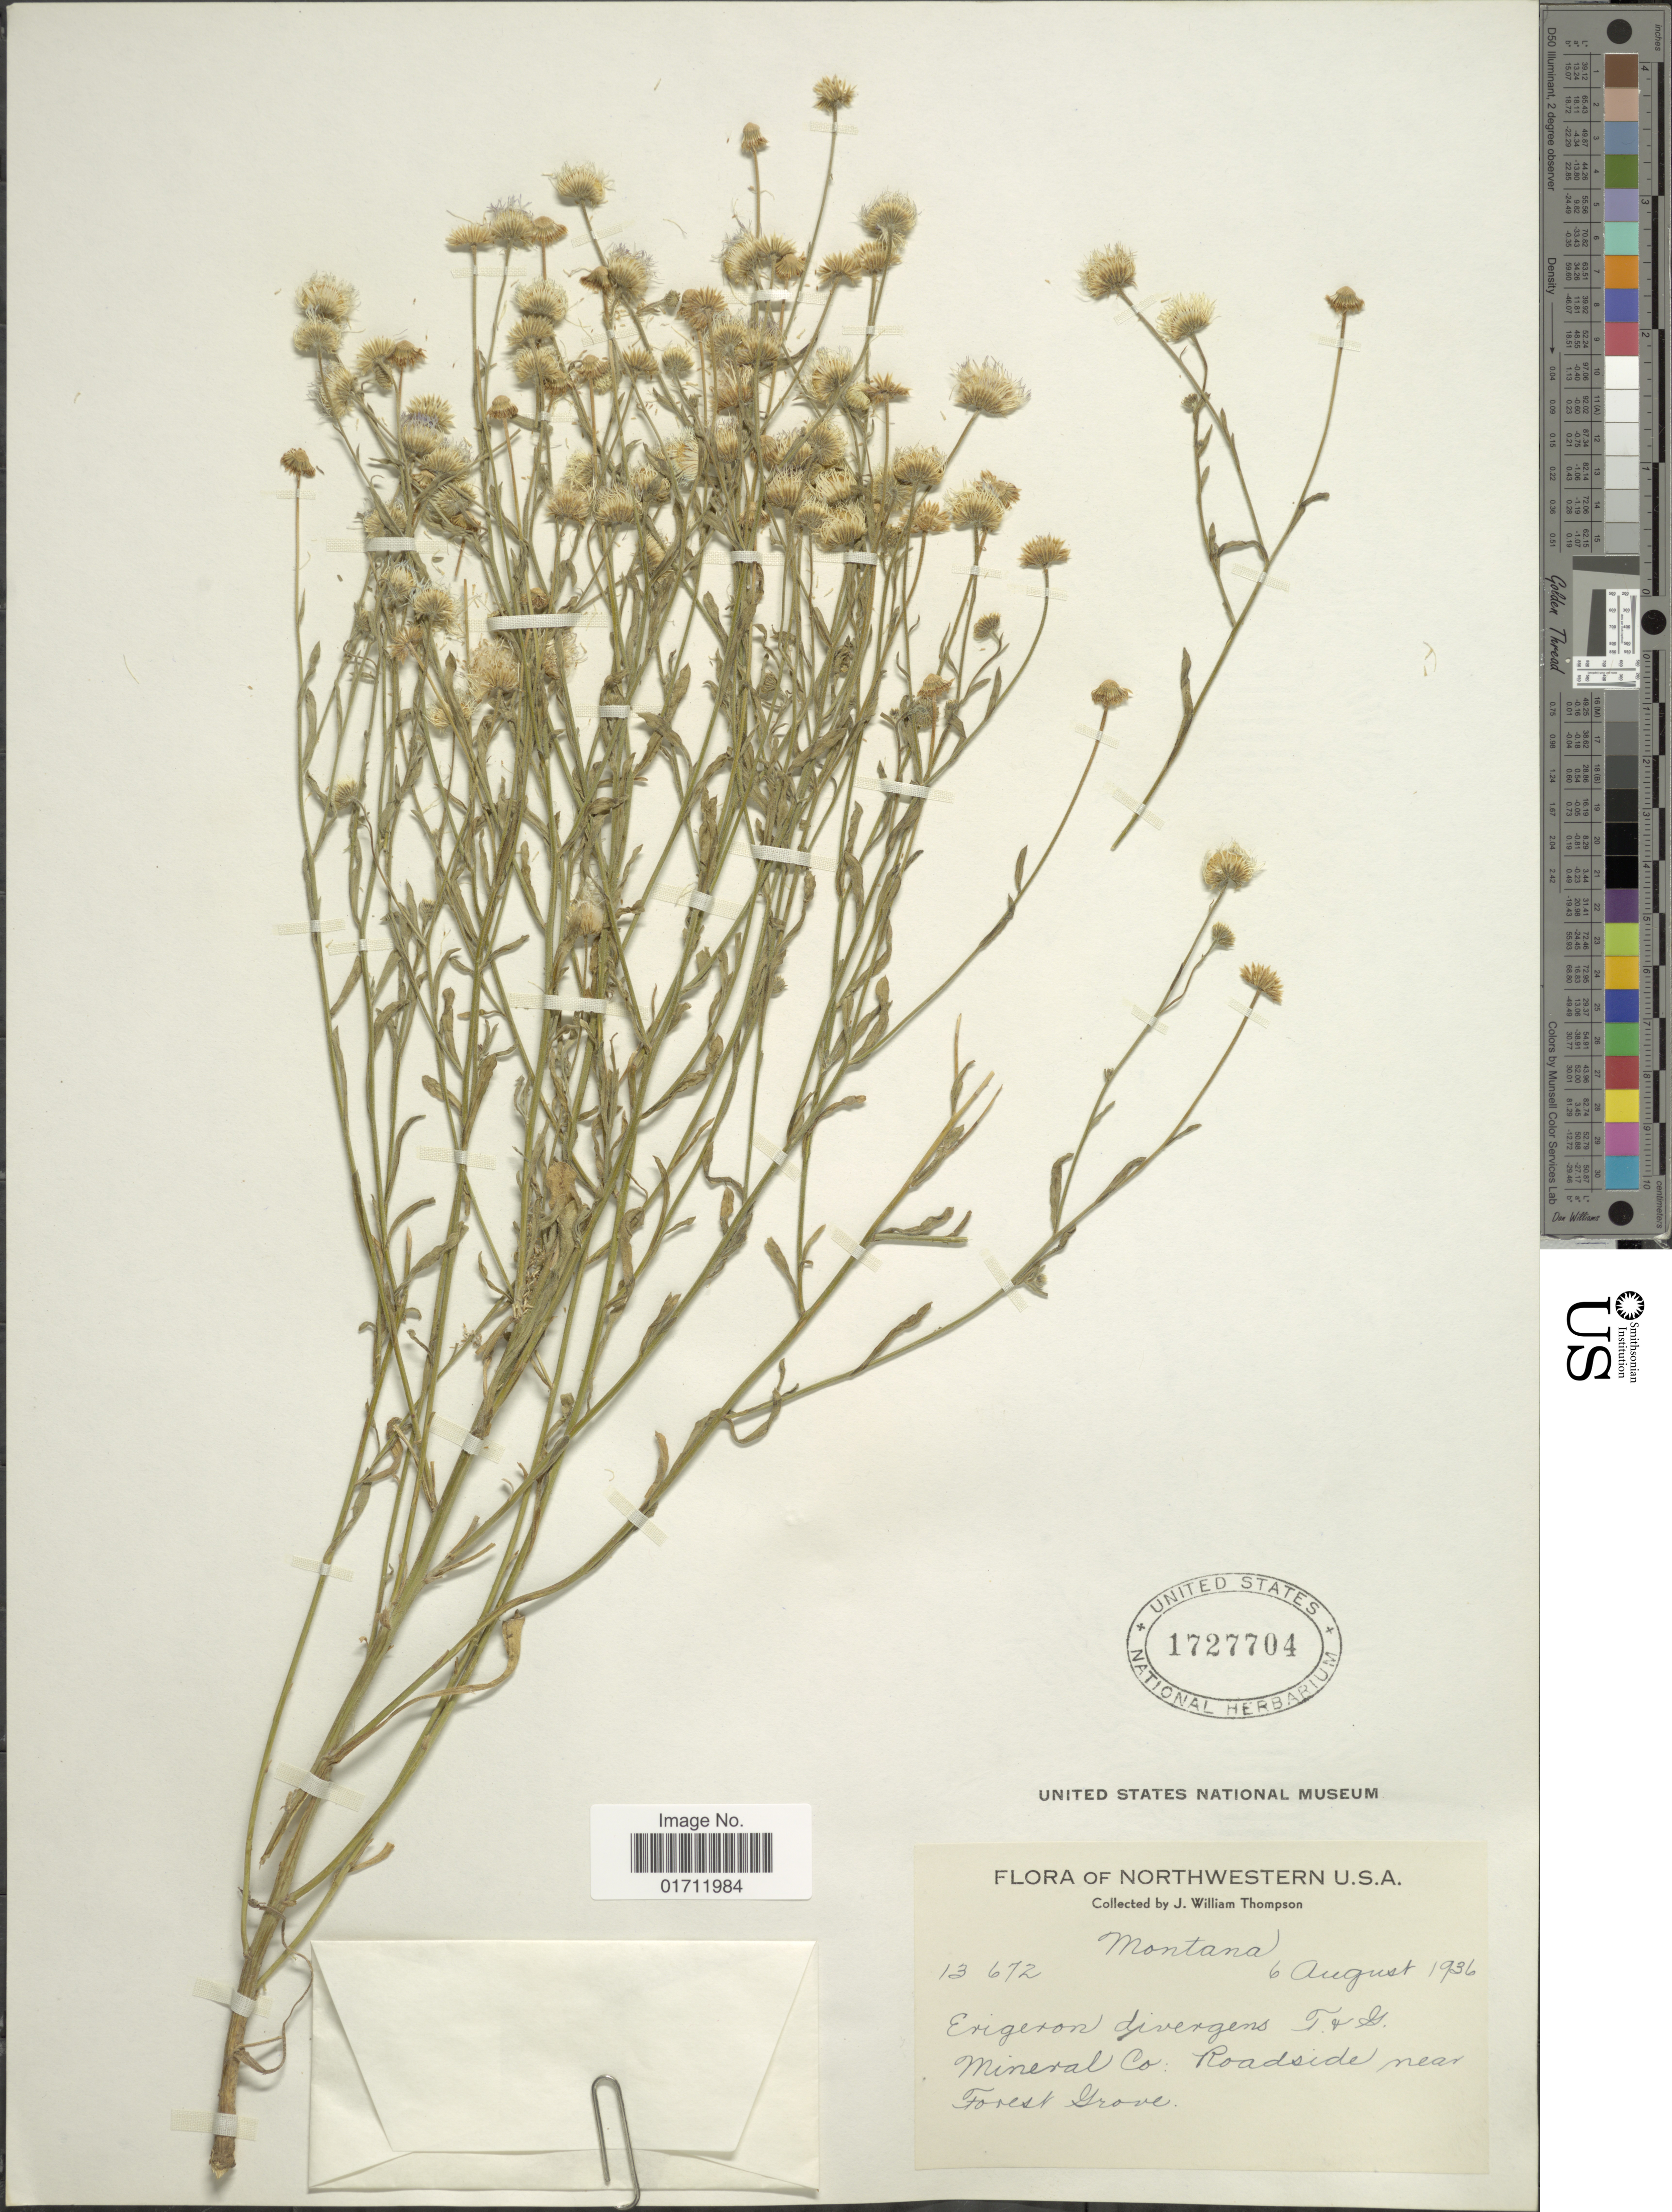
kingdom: Plantae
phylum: Tracheophyta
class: Magnoliopsida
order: Asterales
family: Asteraceae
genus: Erigeron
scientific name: Erigeron divergens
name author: Torr. & A. Gray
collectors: J. W. Thompson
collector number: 13672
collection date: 1936-08-06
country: United States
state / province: Montana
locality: Northwestern U.S.A., Mineral Co., Roadside near Forest Grove.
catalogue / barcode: US 1727704